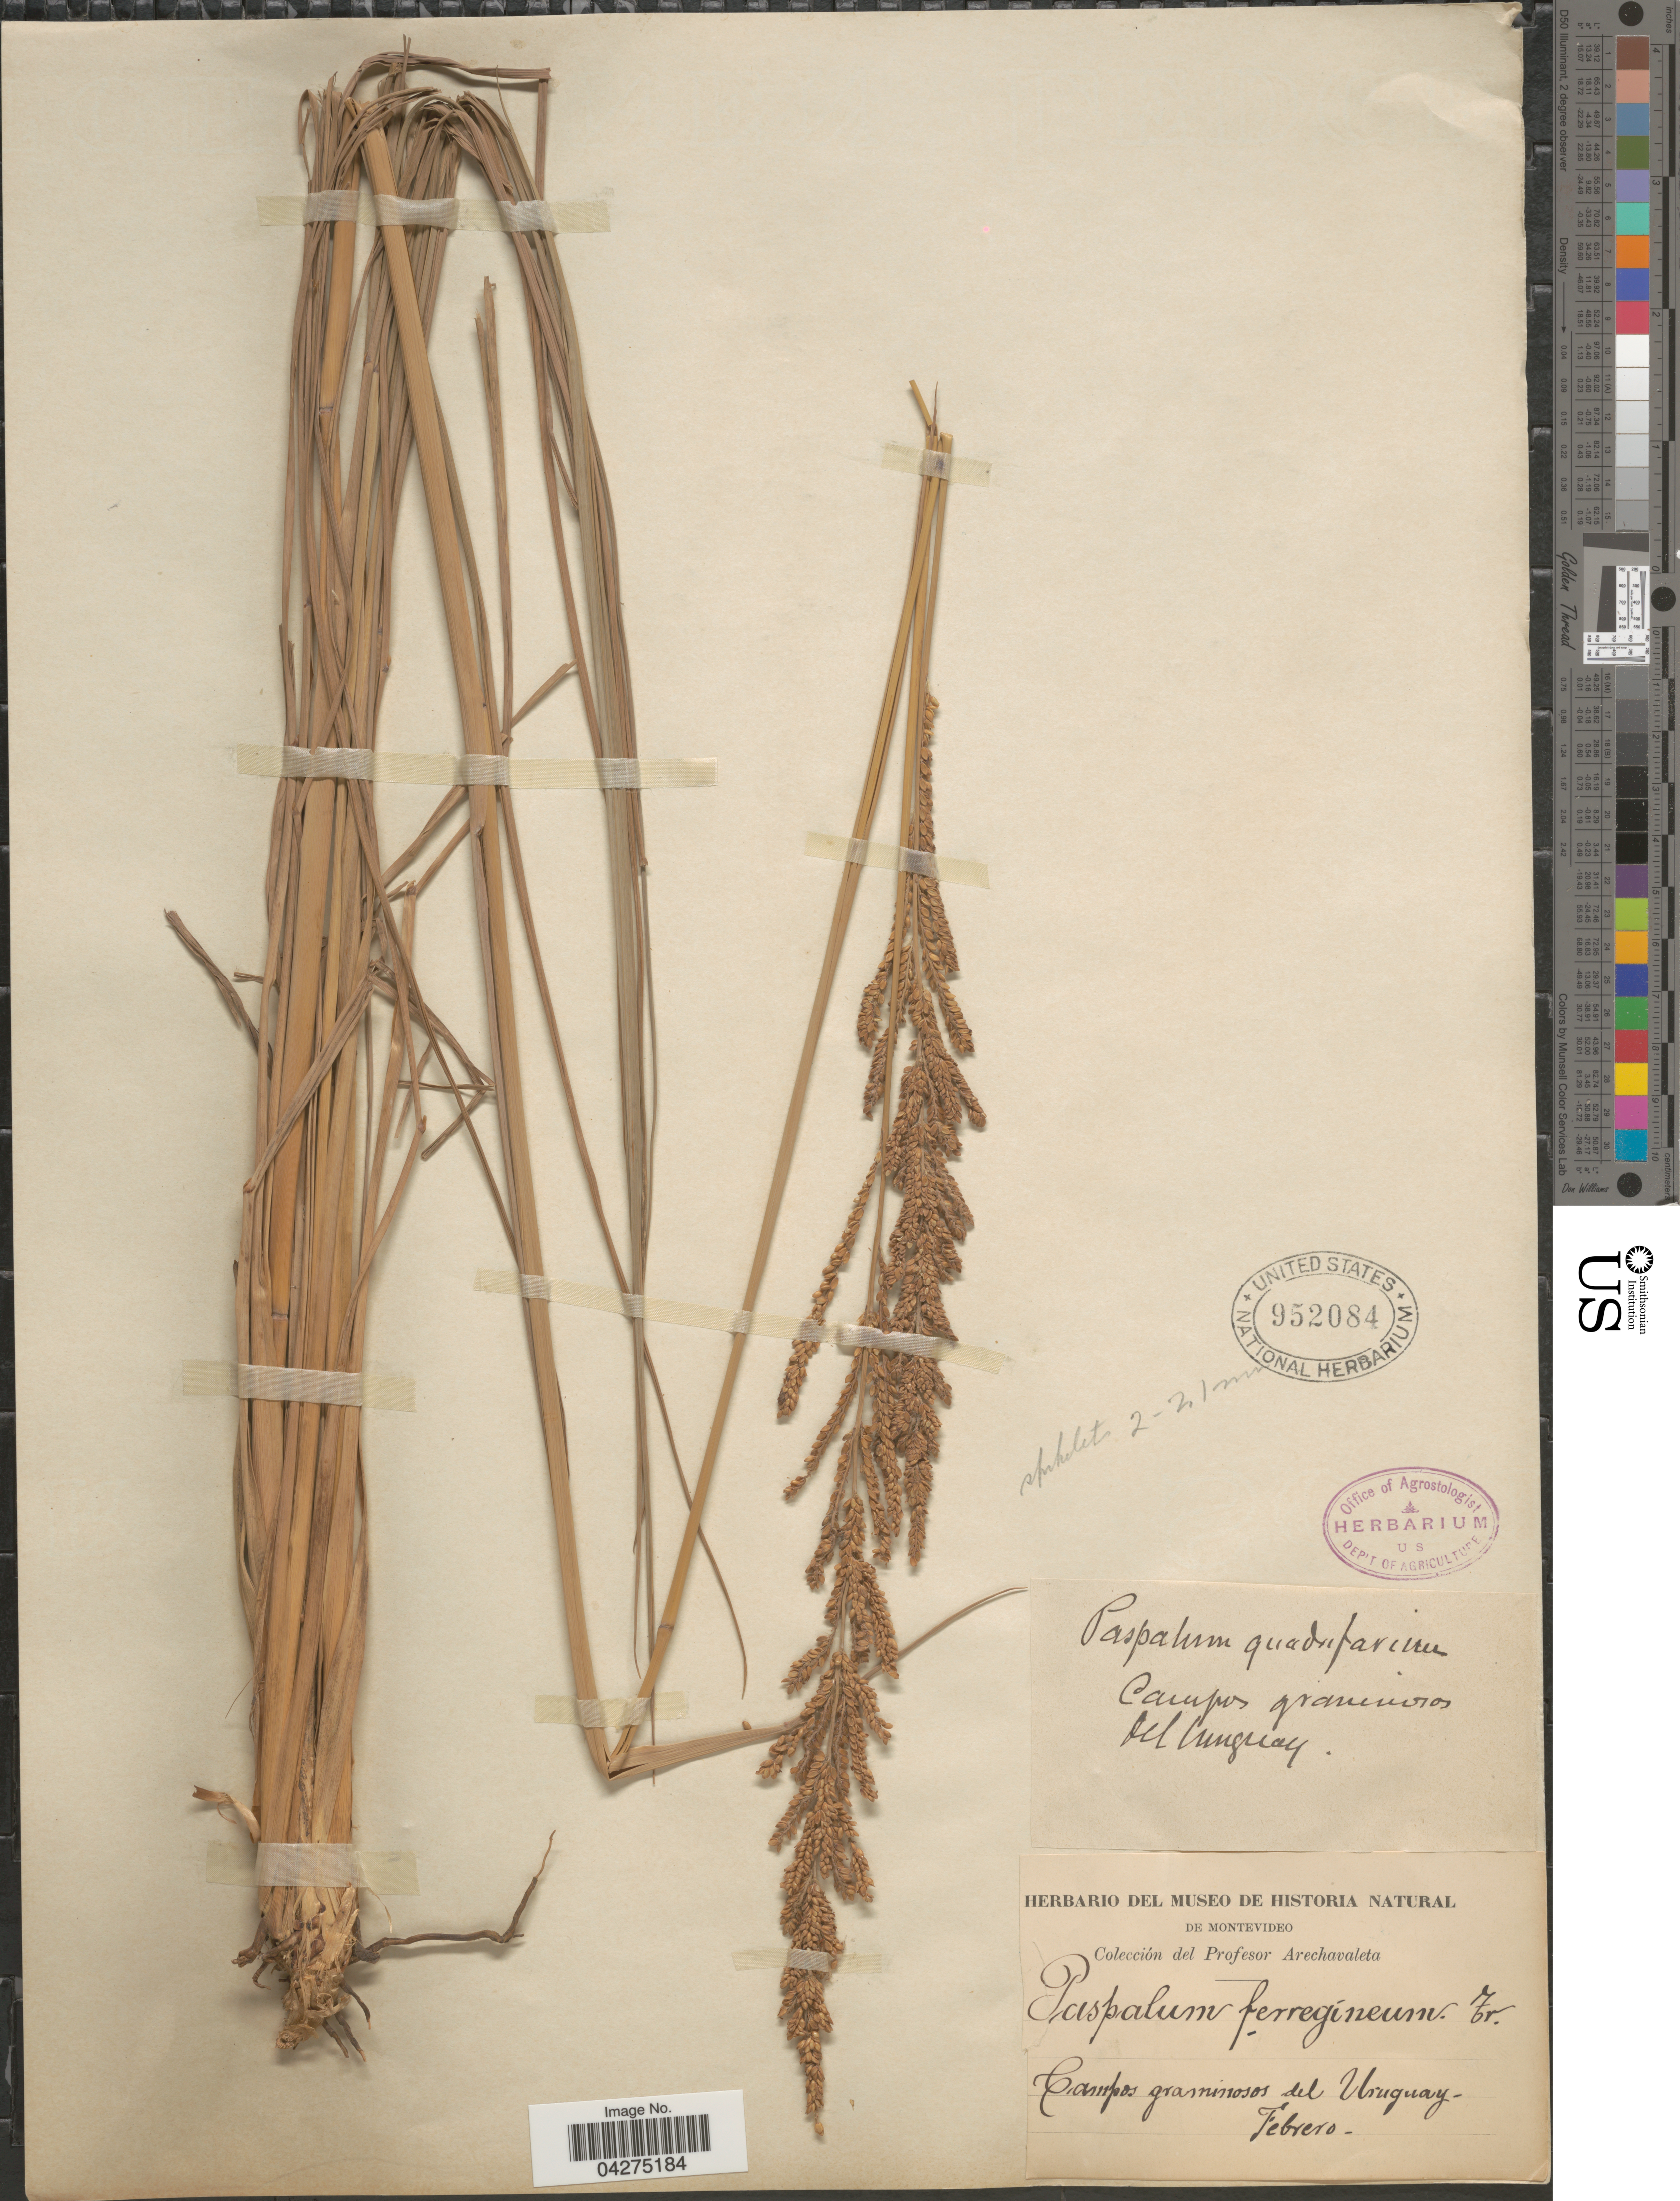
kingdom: Plantae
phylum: Tracheophyta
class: Liliopsida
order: Poales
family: Poaceae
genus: Paspalum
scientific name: Paspalum quadrifarium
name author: Lam.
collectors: Arechavaleta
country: Uruguay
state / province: Montevideo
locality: Campos graminosos del Uruguay.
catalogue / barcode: US 952084